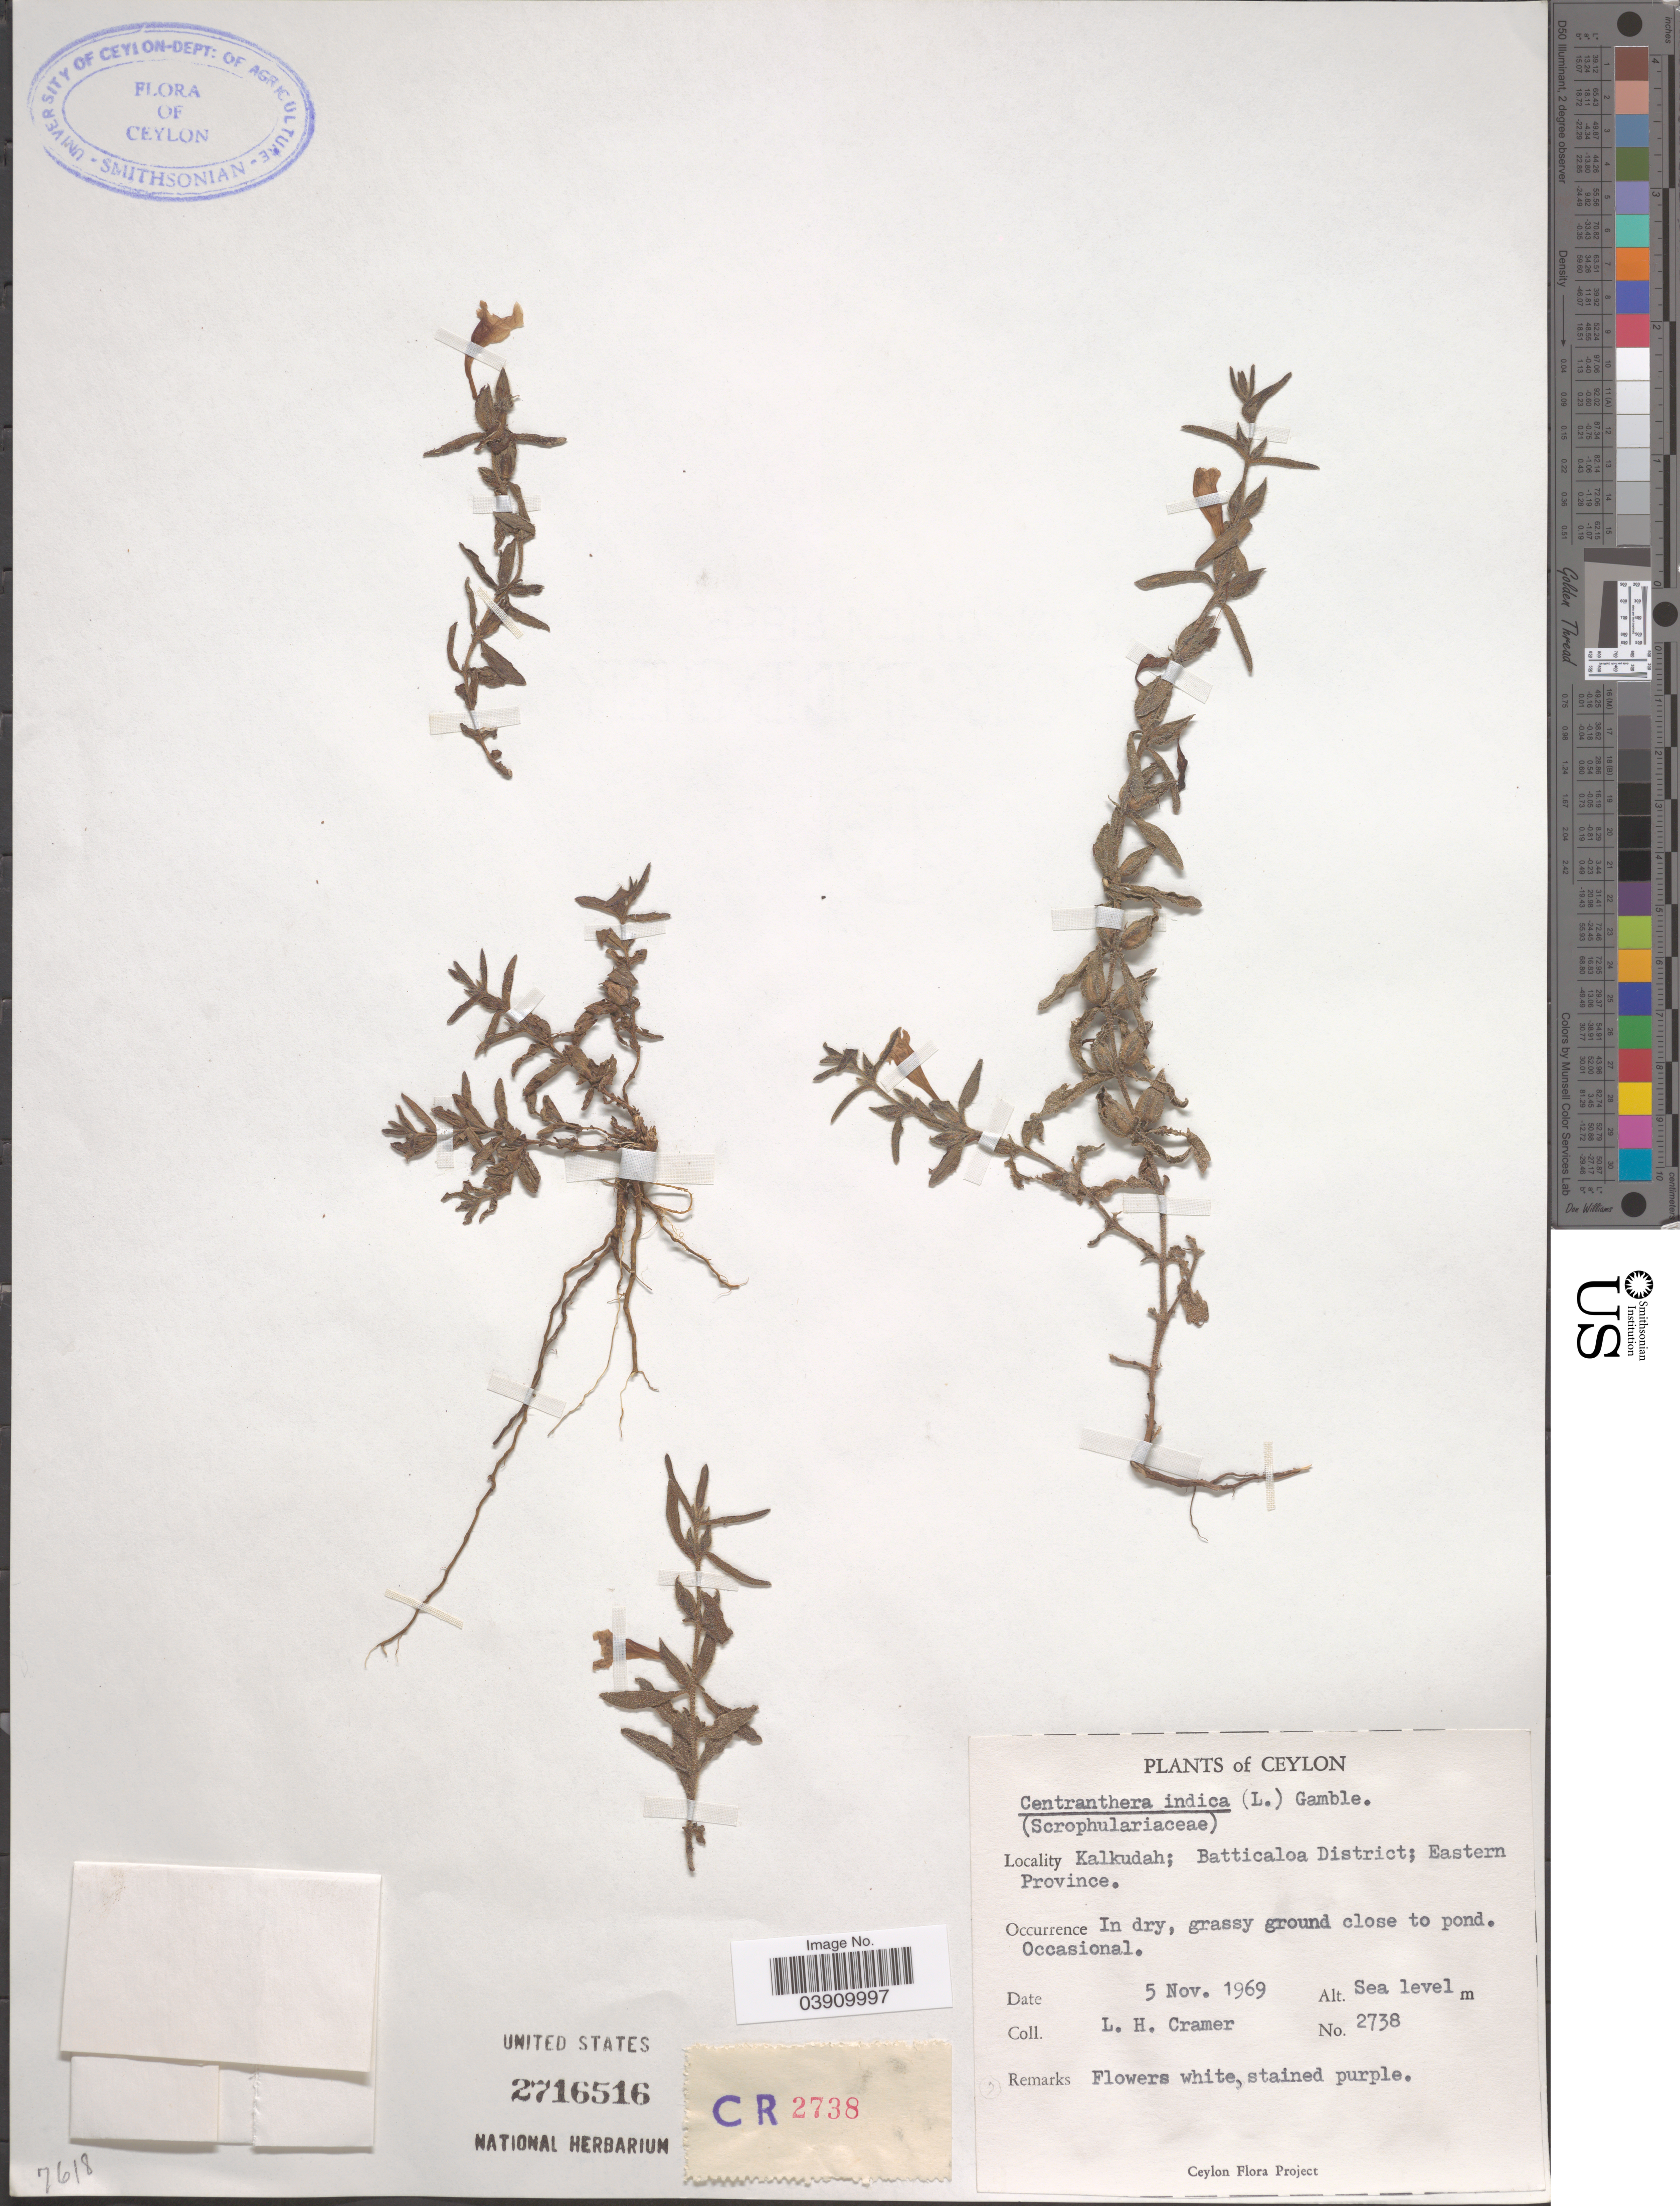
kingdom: Plantae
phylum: Tracheophyta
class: Magnoliopsida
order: Lamiales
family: Orobanchaceae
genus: Centranthera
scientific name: Centranthera indica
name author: (L.) Gamble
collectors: L. H. Cramer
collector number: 2738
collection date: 1969-11-05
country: Sri Lanka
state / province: Eastern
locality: Ceylon. Kalkudah; Batticaloa District.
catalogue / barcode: US 2716516